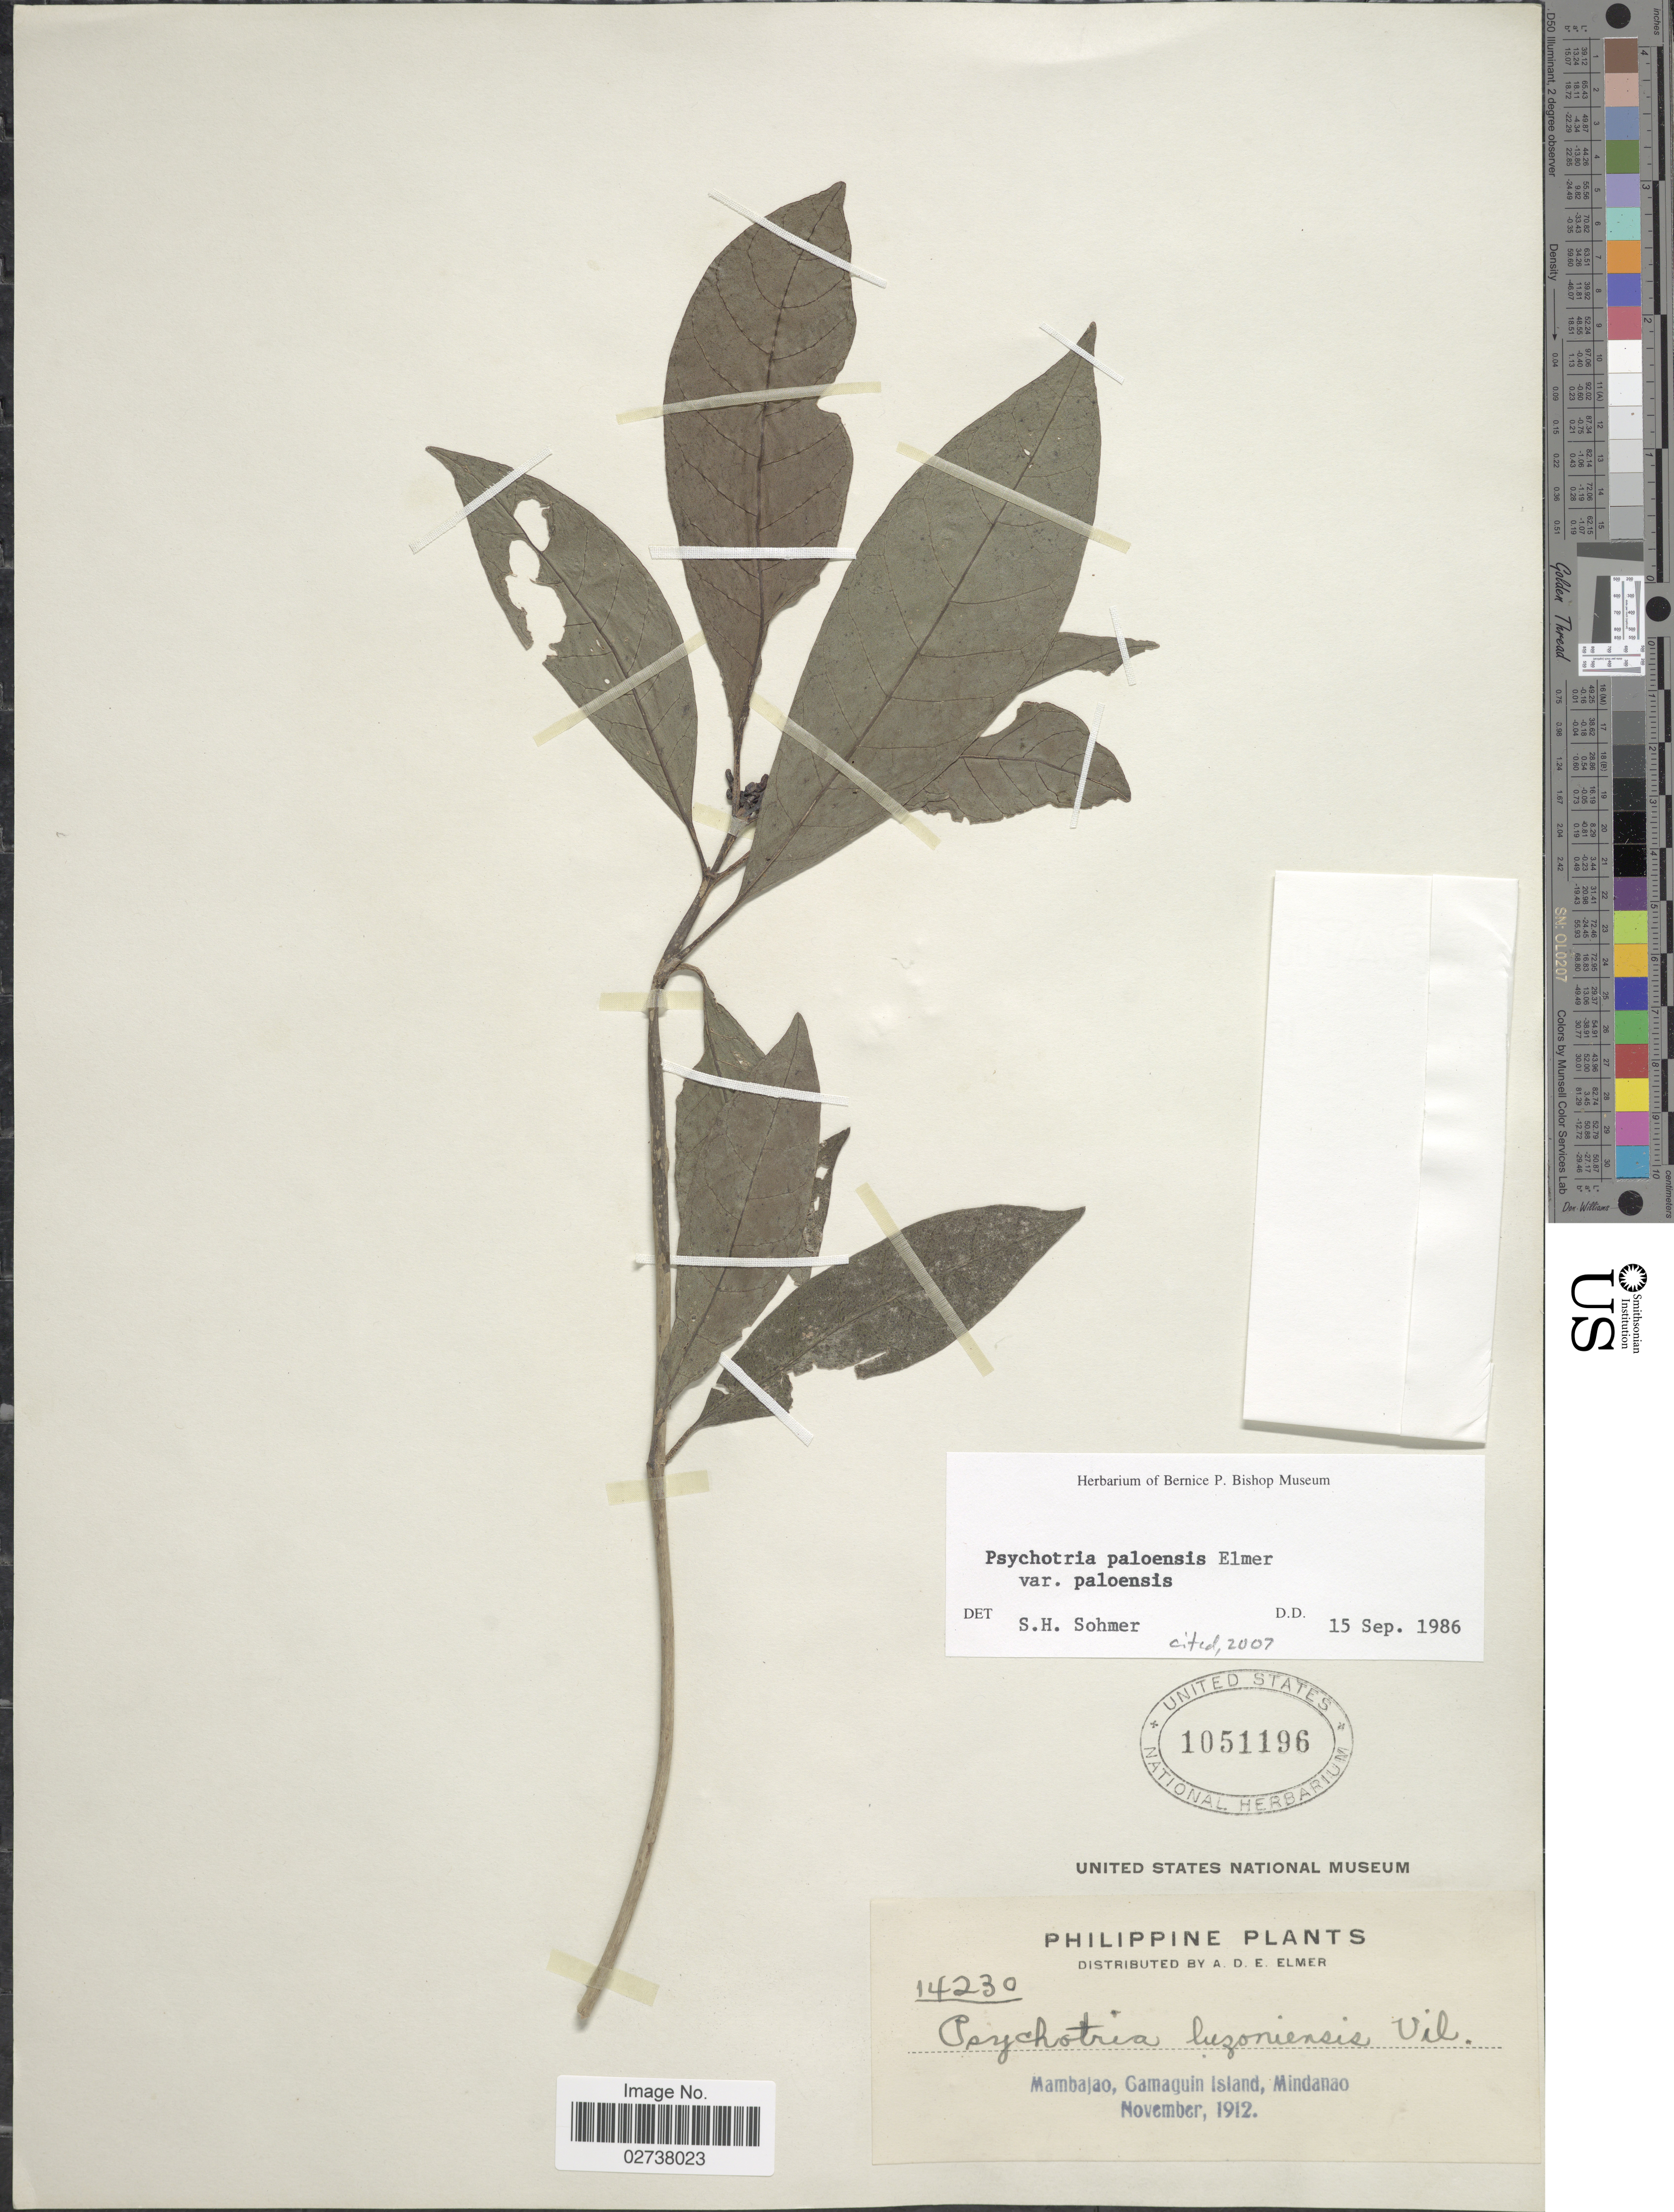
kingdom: Plantae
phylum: Tracheophyta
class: Magnoliopsida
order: Gentianales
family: Rubiaceae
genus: Psychotria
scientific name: Psychotria paloensis var. paloensis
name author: Elmer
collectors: A. D. E. Elmer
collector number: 14230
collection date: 1912-11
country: Philippines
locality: Mambajao, Gamaguin Island, Mindanao.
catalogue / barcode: US 1051196